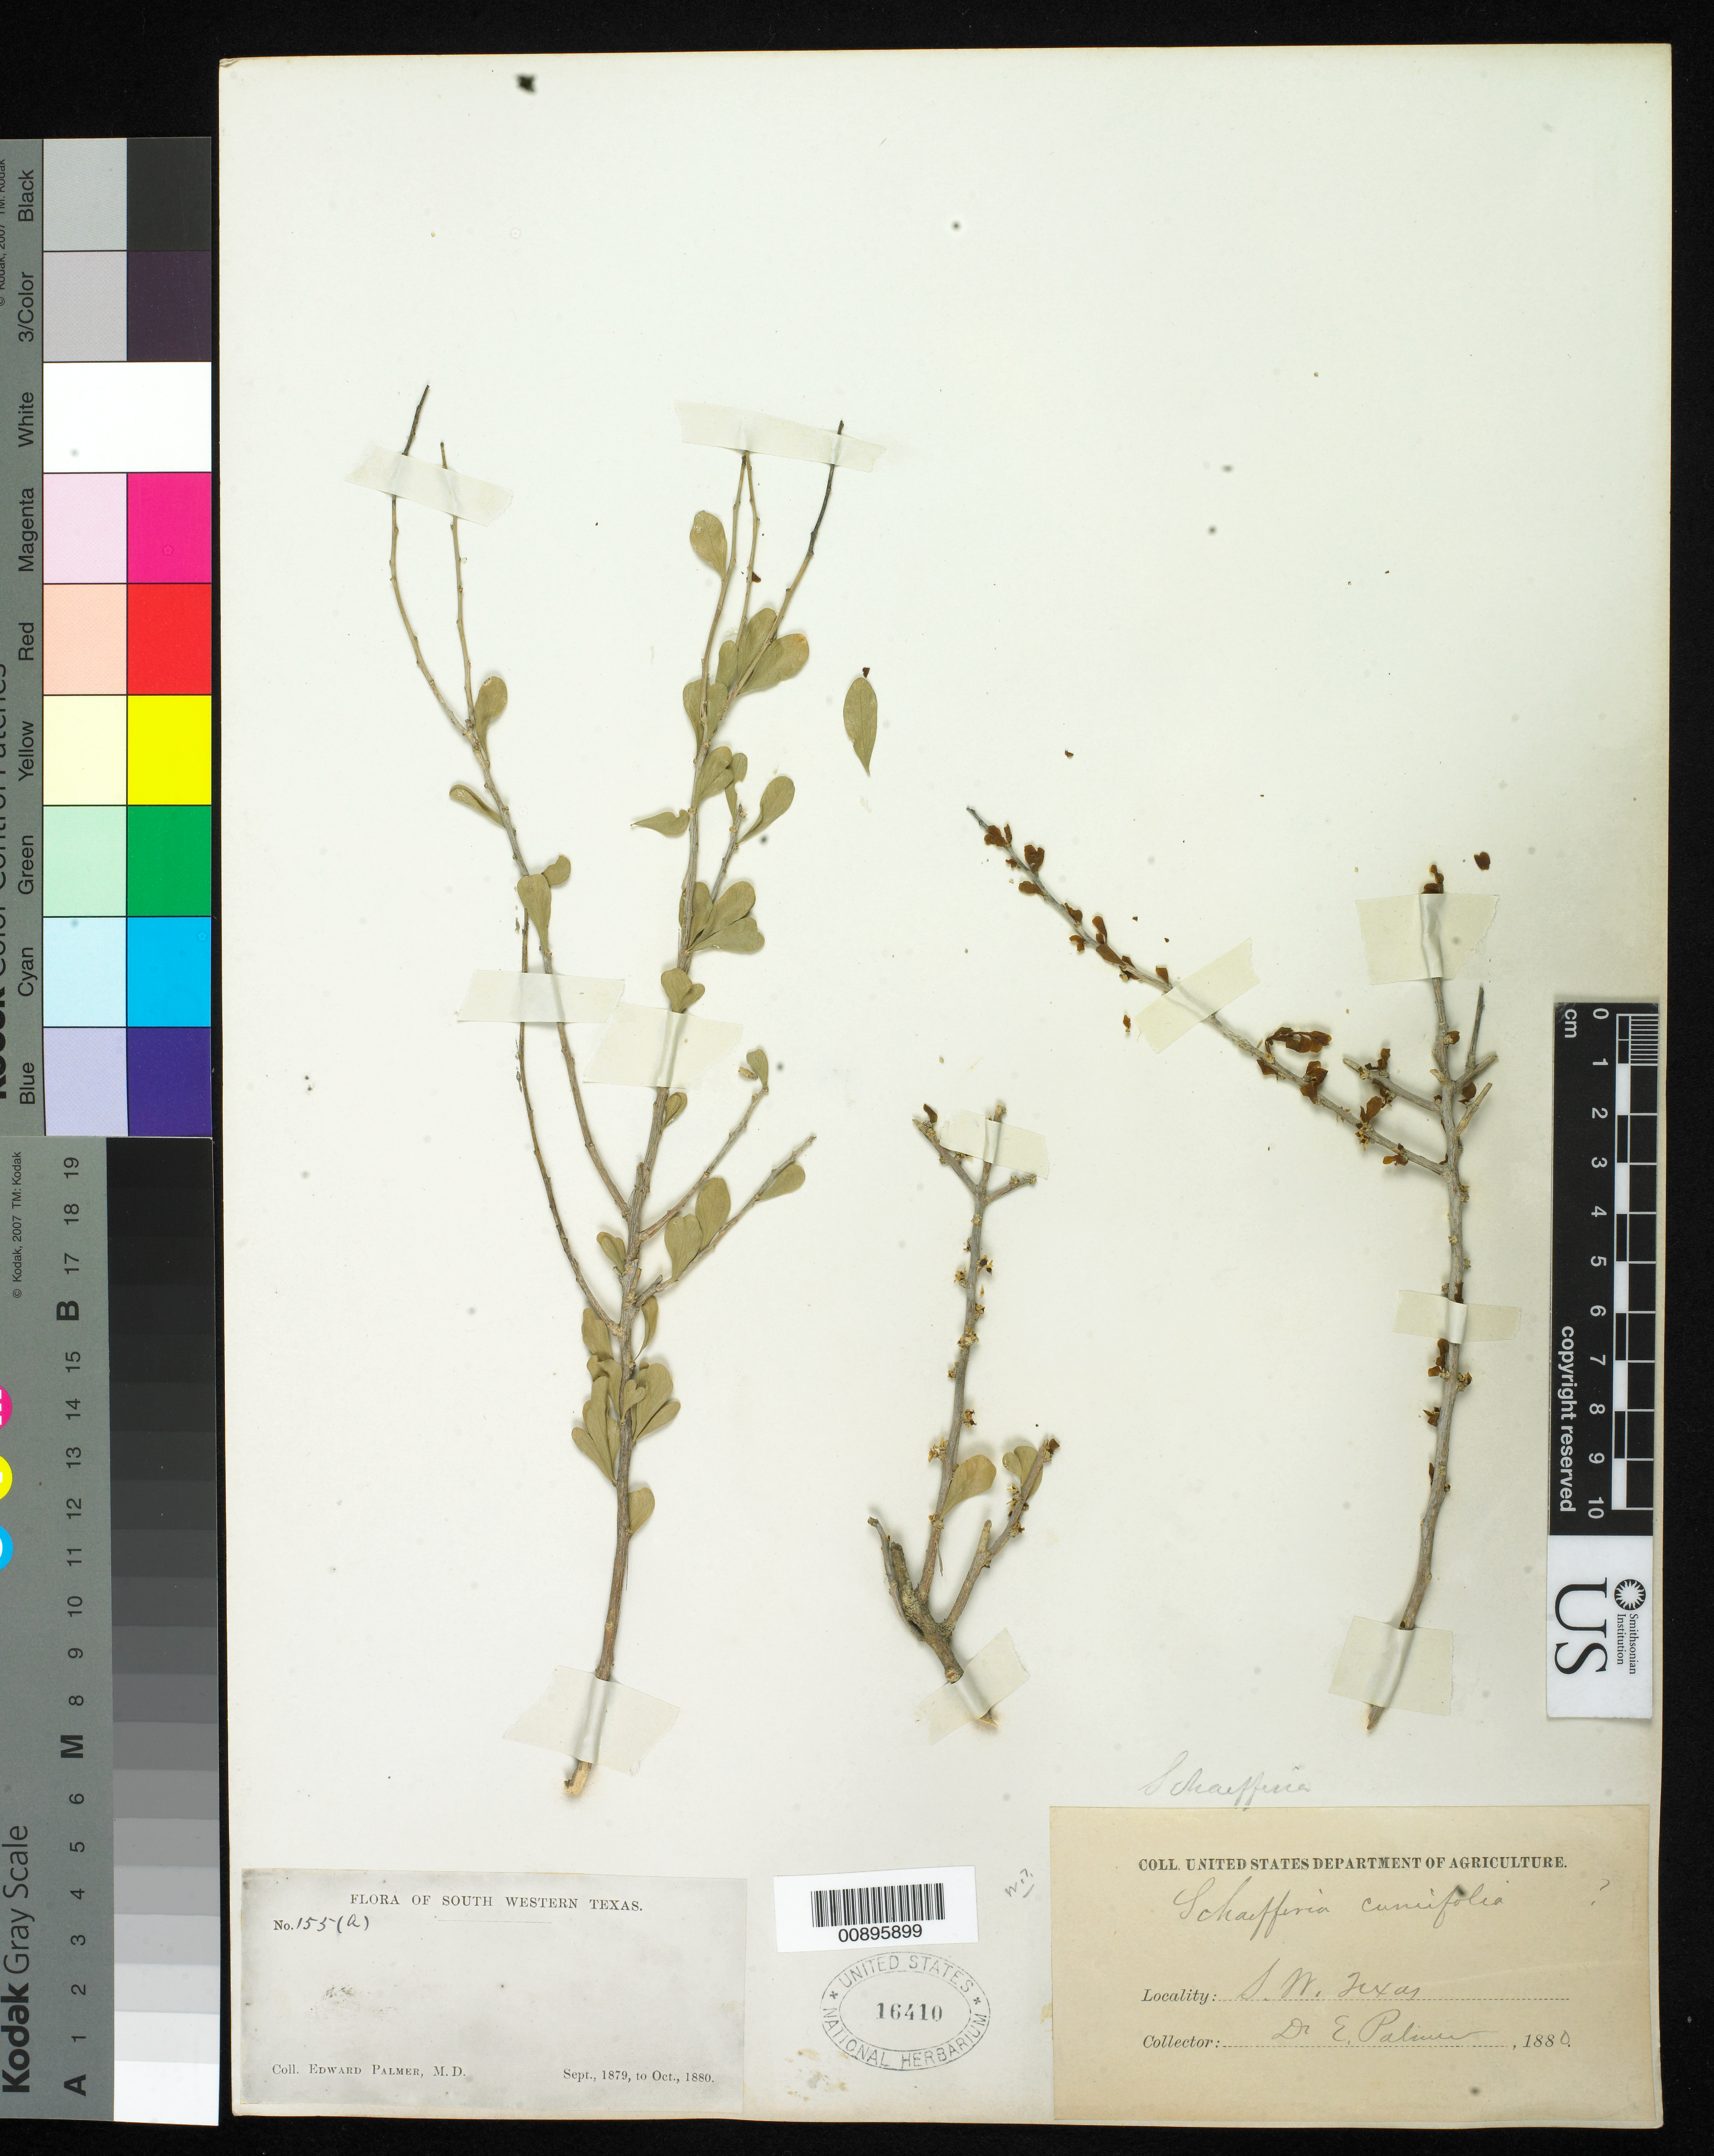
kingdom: Plantae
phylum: Tracheophyta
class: Magnoliopsida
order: Celastrales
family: Celastraceae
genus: Schaefferia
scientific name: Schaefferia cuneifolia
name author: A. Gray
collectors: E. Palmer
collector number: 155 (a)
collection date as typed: Sep 1879 to -- Oct 1880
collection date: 1879-09/1880-10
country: United States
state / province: Texas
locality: SW Texas.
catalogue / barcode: US 16410